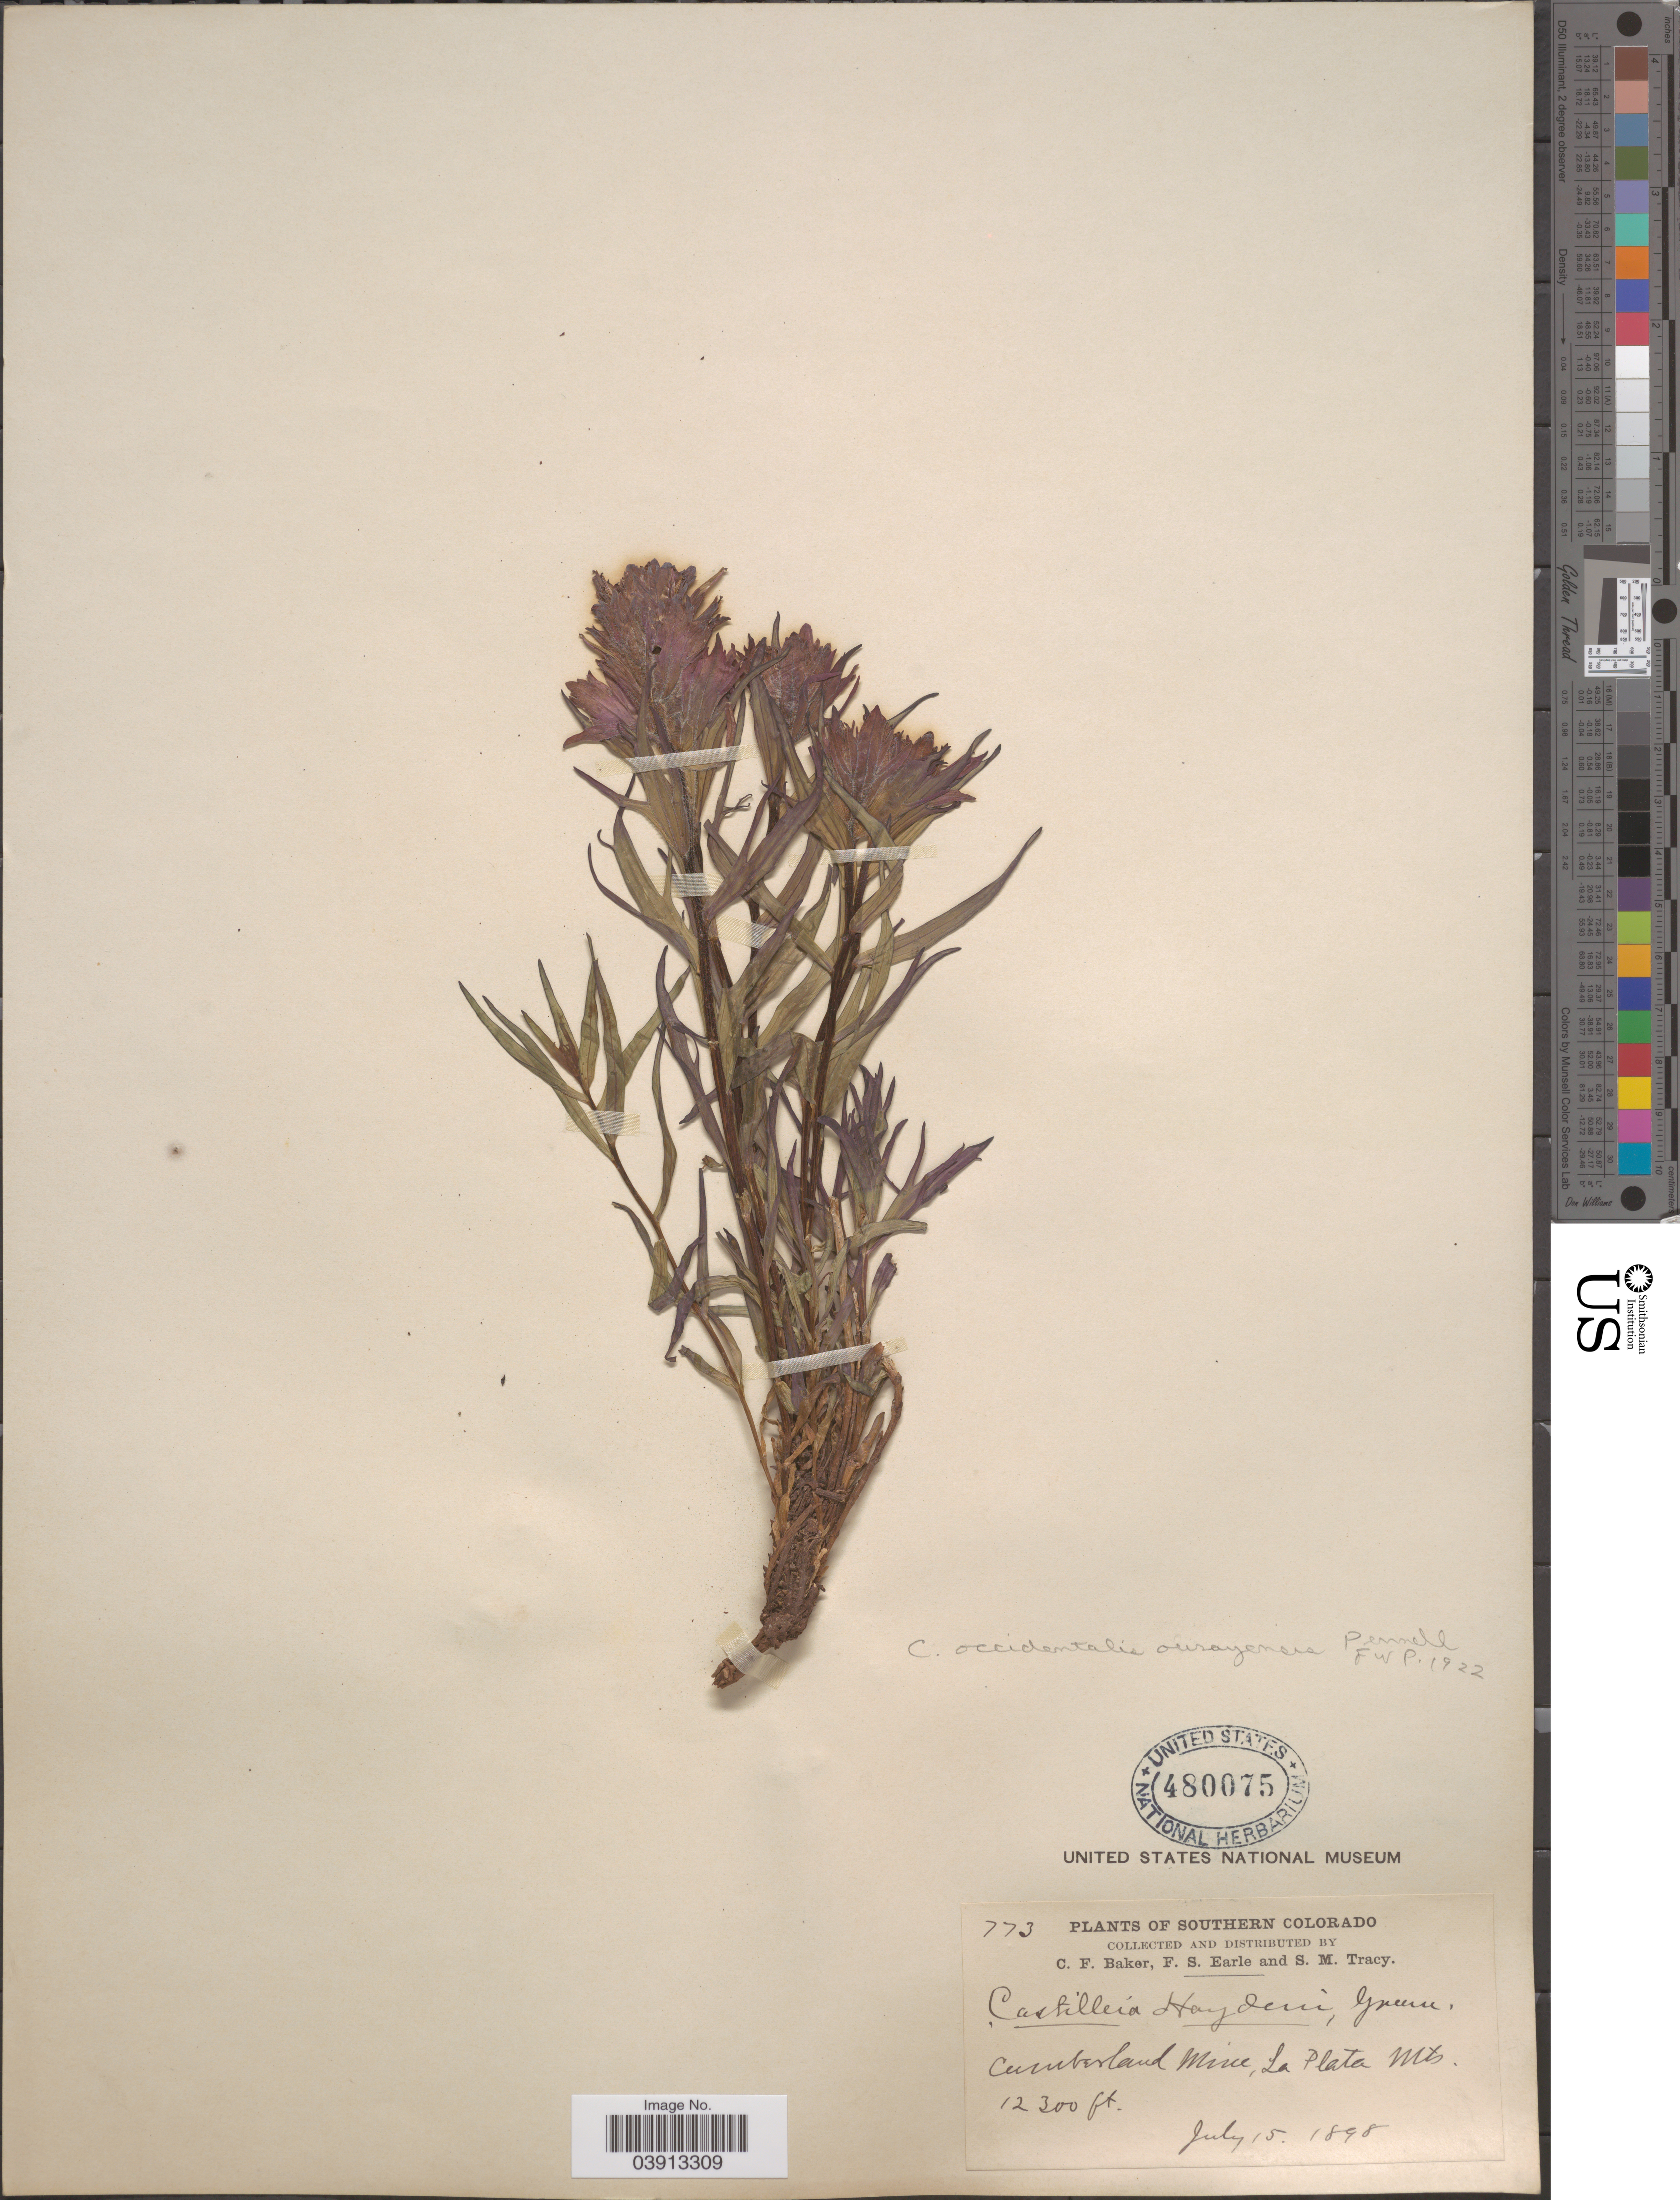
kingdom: Plantae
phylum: Tracheophyta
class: Magnoliopsida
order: Lamiales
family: Orobanchaceae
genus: Castilleja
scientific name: Castilleja occidentalis var. ourayensis Pennell comb. nov. ined.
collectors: C. F. Baker, F. S. Earle & S. M. Tracy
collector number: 773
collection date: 1898-07-15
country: United States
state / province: Colorado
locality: Southern Colorado. Cumberland Mine, La Plata Mts.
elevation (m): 3749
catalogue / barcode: US 480075